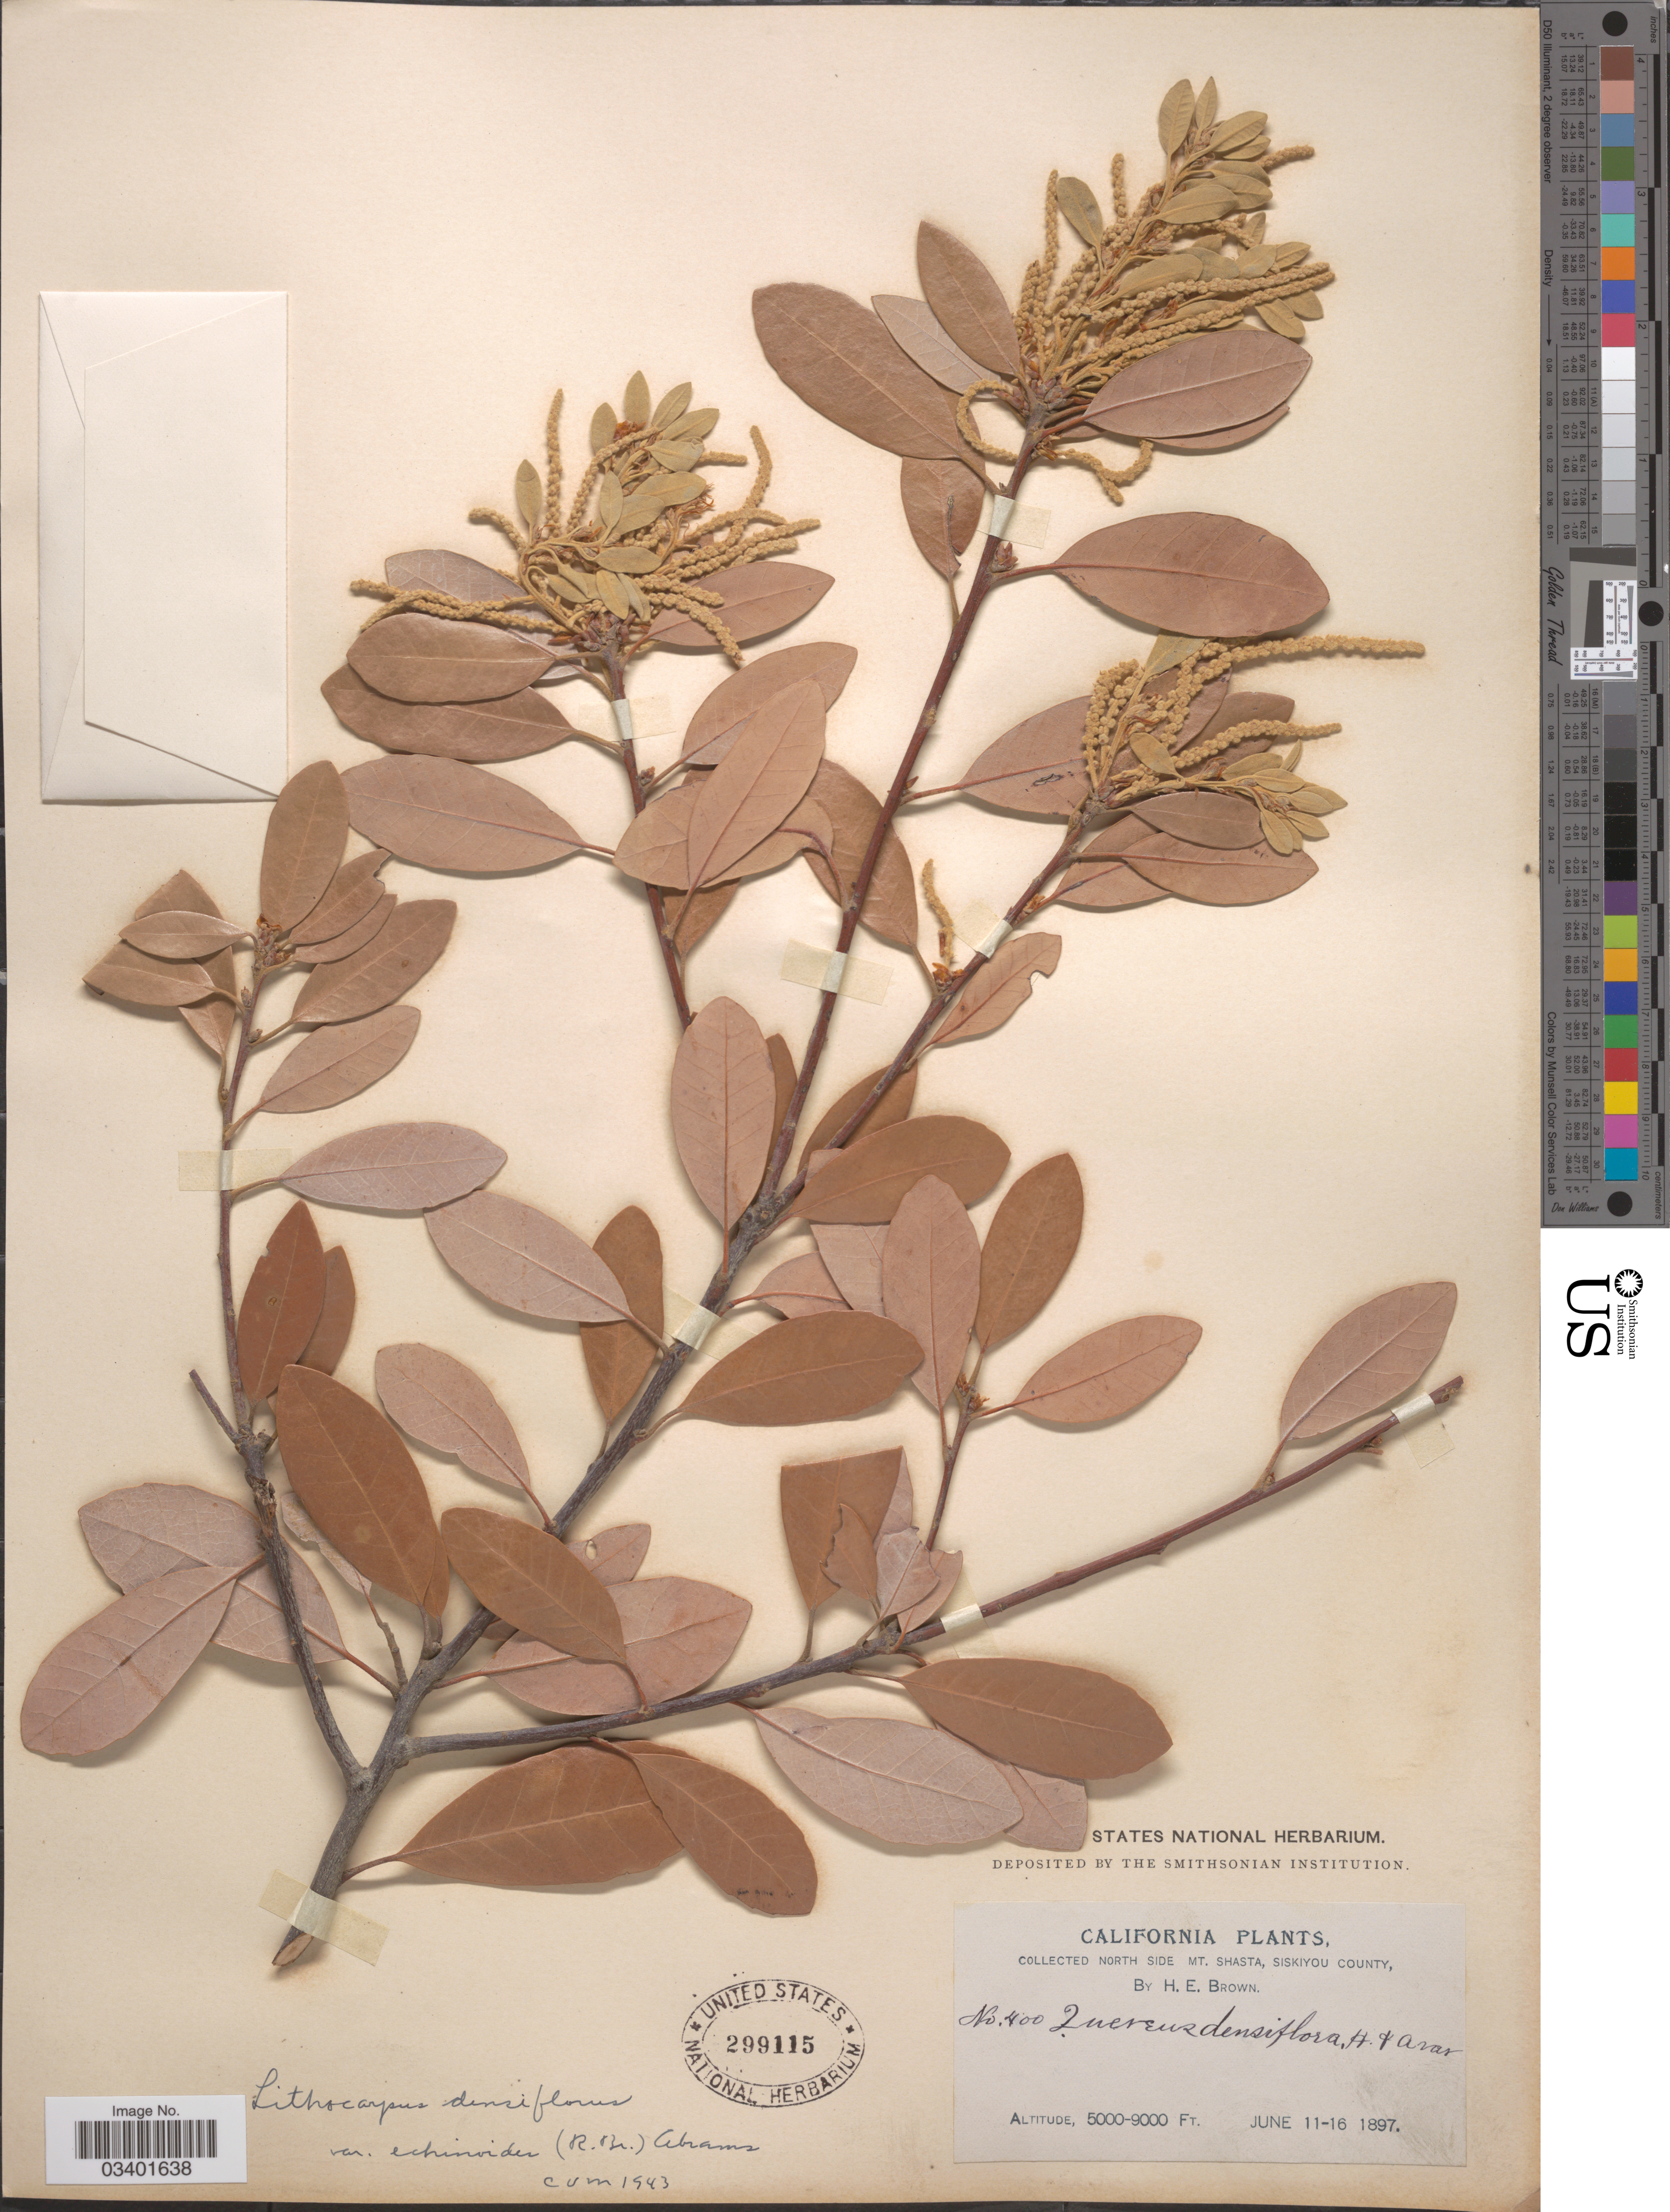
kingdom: Plantae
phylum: Tracheophyta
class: Magnoliopsida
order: Fagales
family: Fagaceae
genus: Notholithocarpus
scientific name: Notholithocarpus densiflorus var. echinoides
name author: (R. Br.ter) P. S. Manos et al.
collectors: H. E. Brown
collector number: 400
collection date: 1897-06-11/1897-06-16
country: United States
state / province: California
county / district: Siskiyou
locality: North side Mt. Shasta, Siskiyou County.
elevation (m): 1524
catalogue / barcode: US 299115